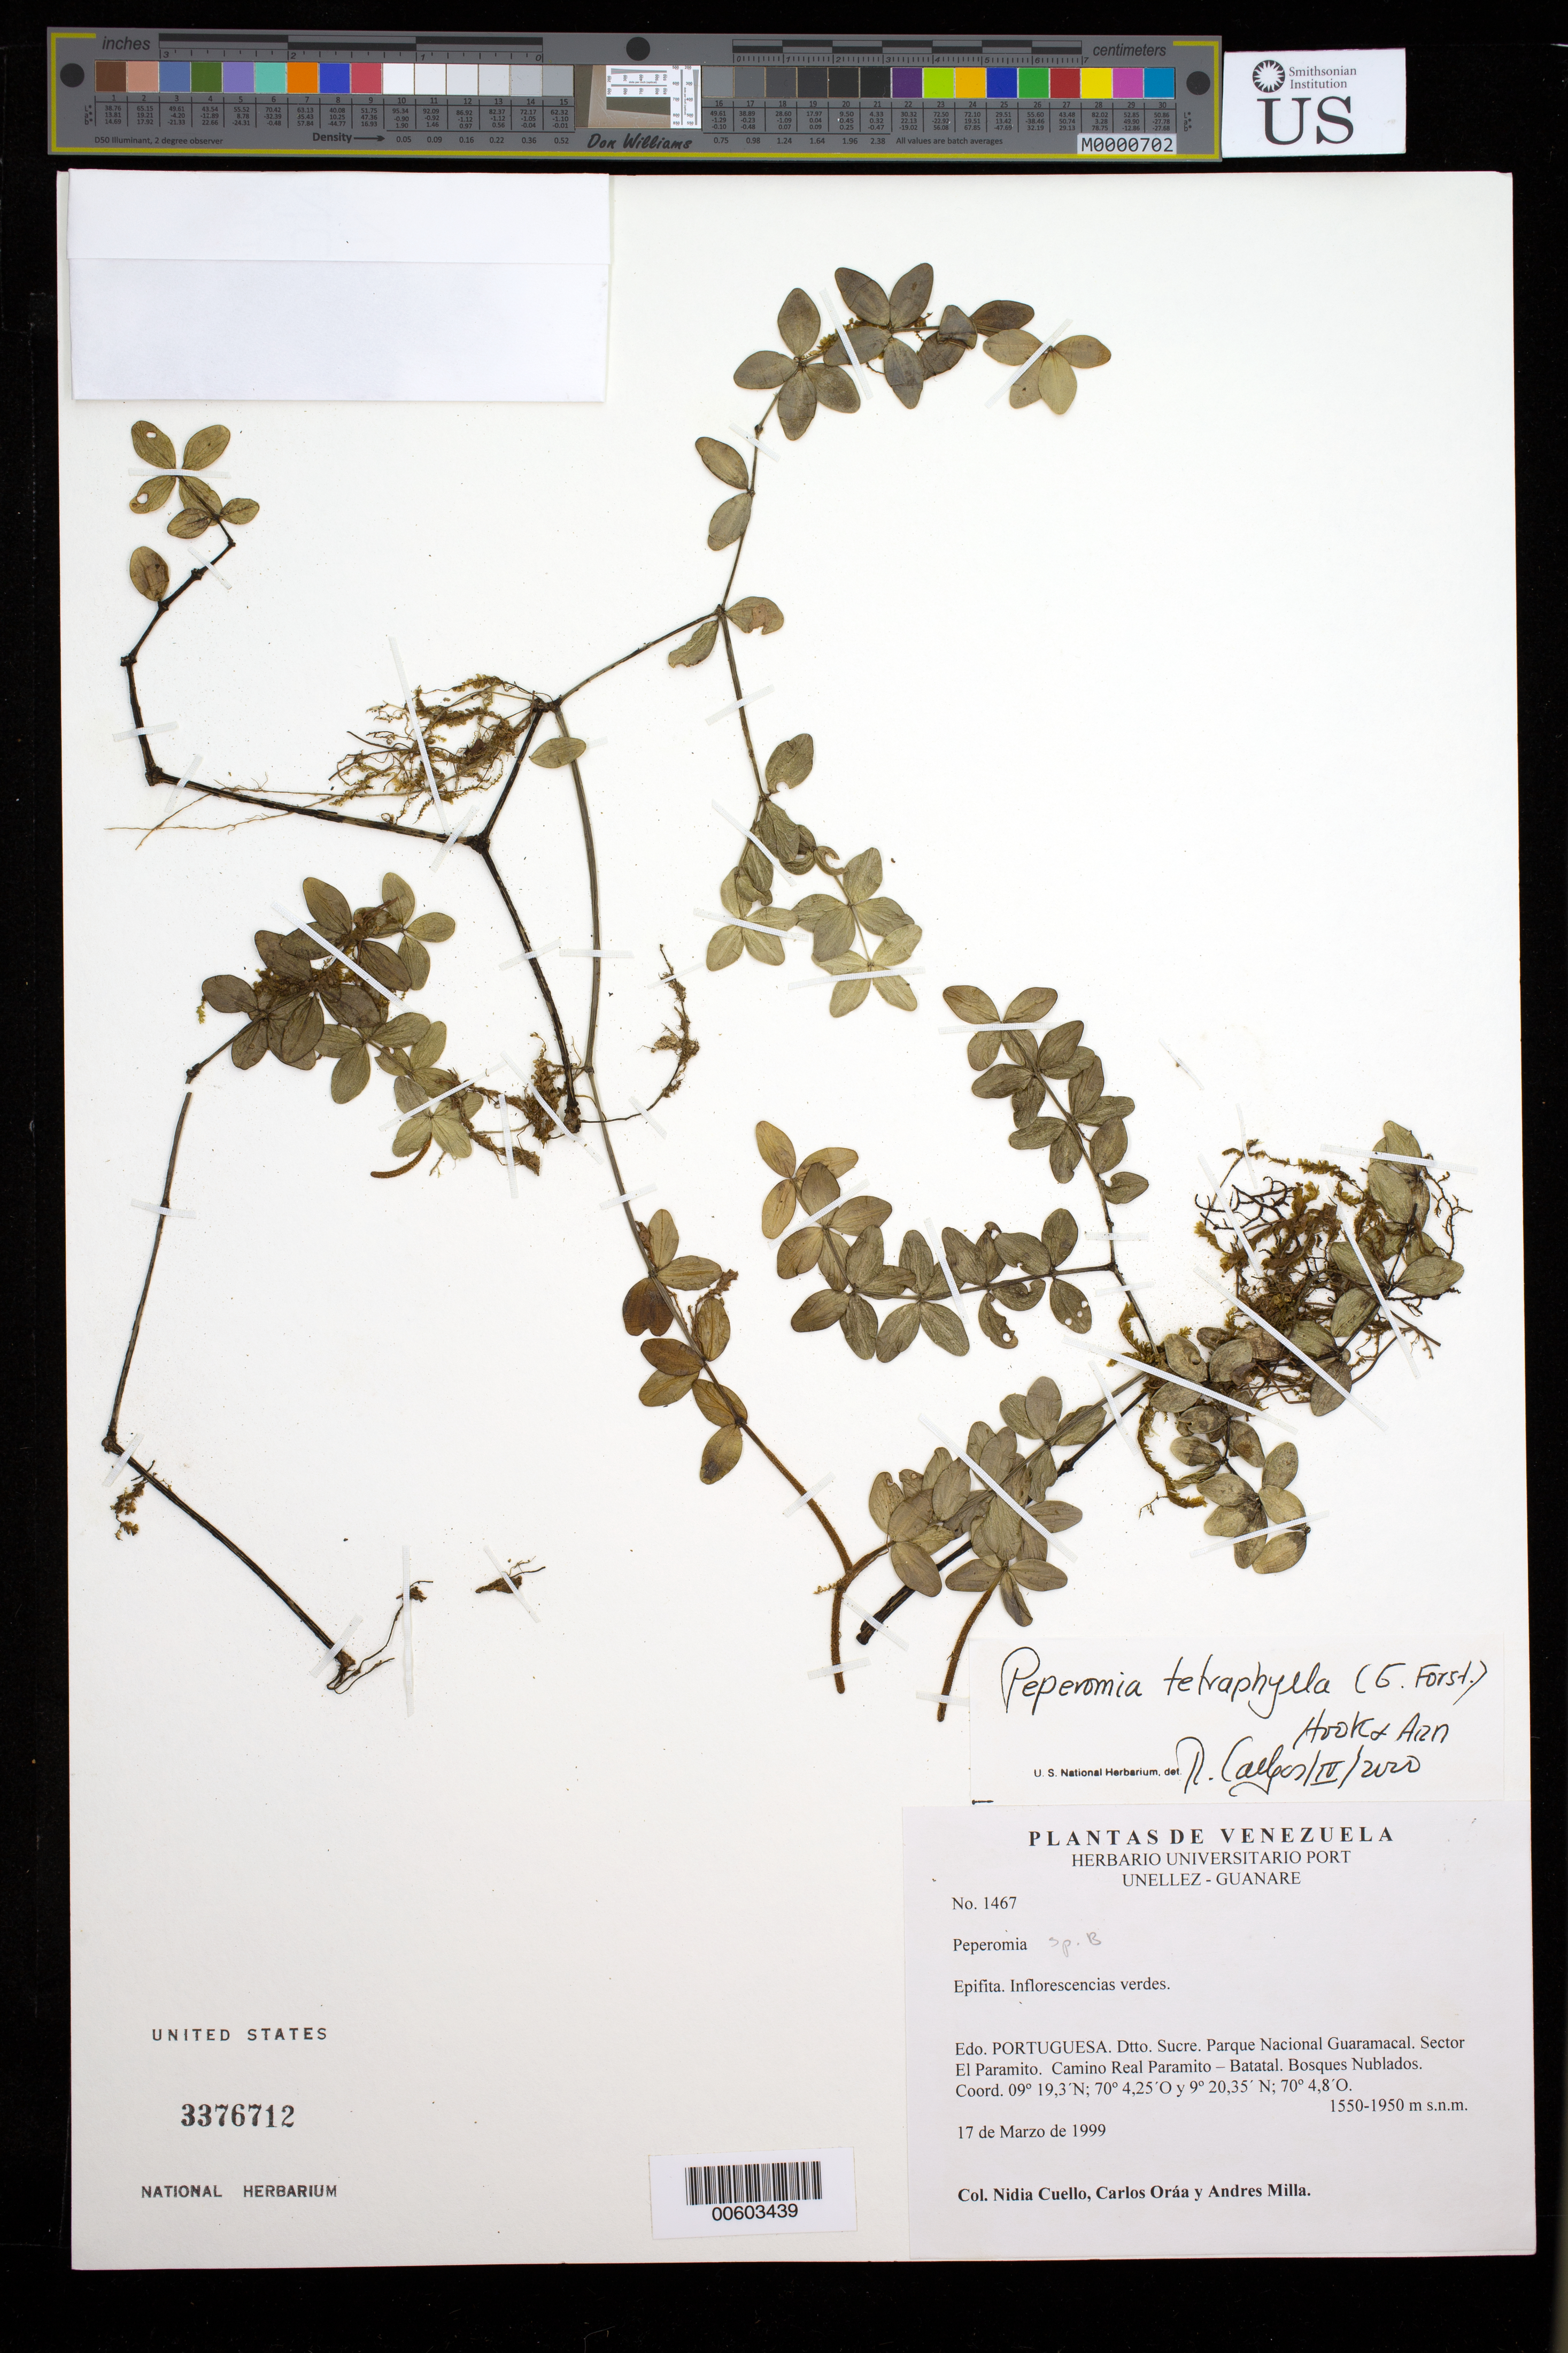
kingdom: Plantae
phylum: Tracheophyta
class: Magnoliopsida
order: Piperales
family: Piperaceae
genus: Peperomia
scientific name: Peperomia trichopus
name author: Trel. in J.F. Macbr.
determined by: Callejas, Ricardo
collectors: N. L. Cuello, C. Oráa & A. Milla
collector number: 1467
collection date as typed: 17 Mar 1999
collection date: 1999-03-17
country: Venezuela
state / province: Portuguesa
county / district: Sucre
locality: Parque Nacional Guaramacal. Sector El Paramito. Camino Real Paramito - Batatal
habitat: Bosques nublados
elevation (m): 1550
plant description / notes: PORT, US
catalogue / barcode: US 3376712